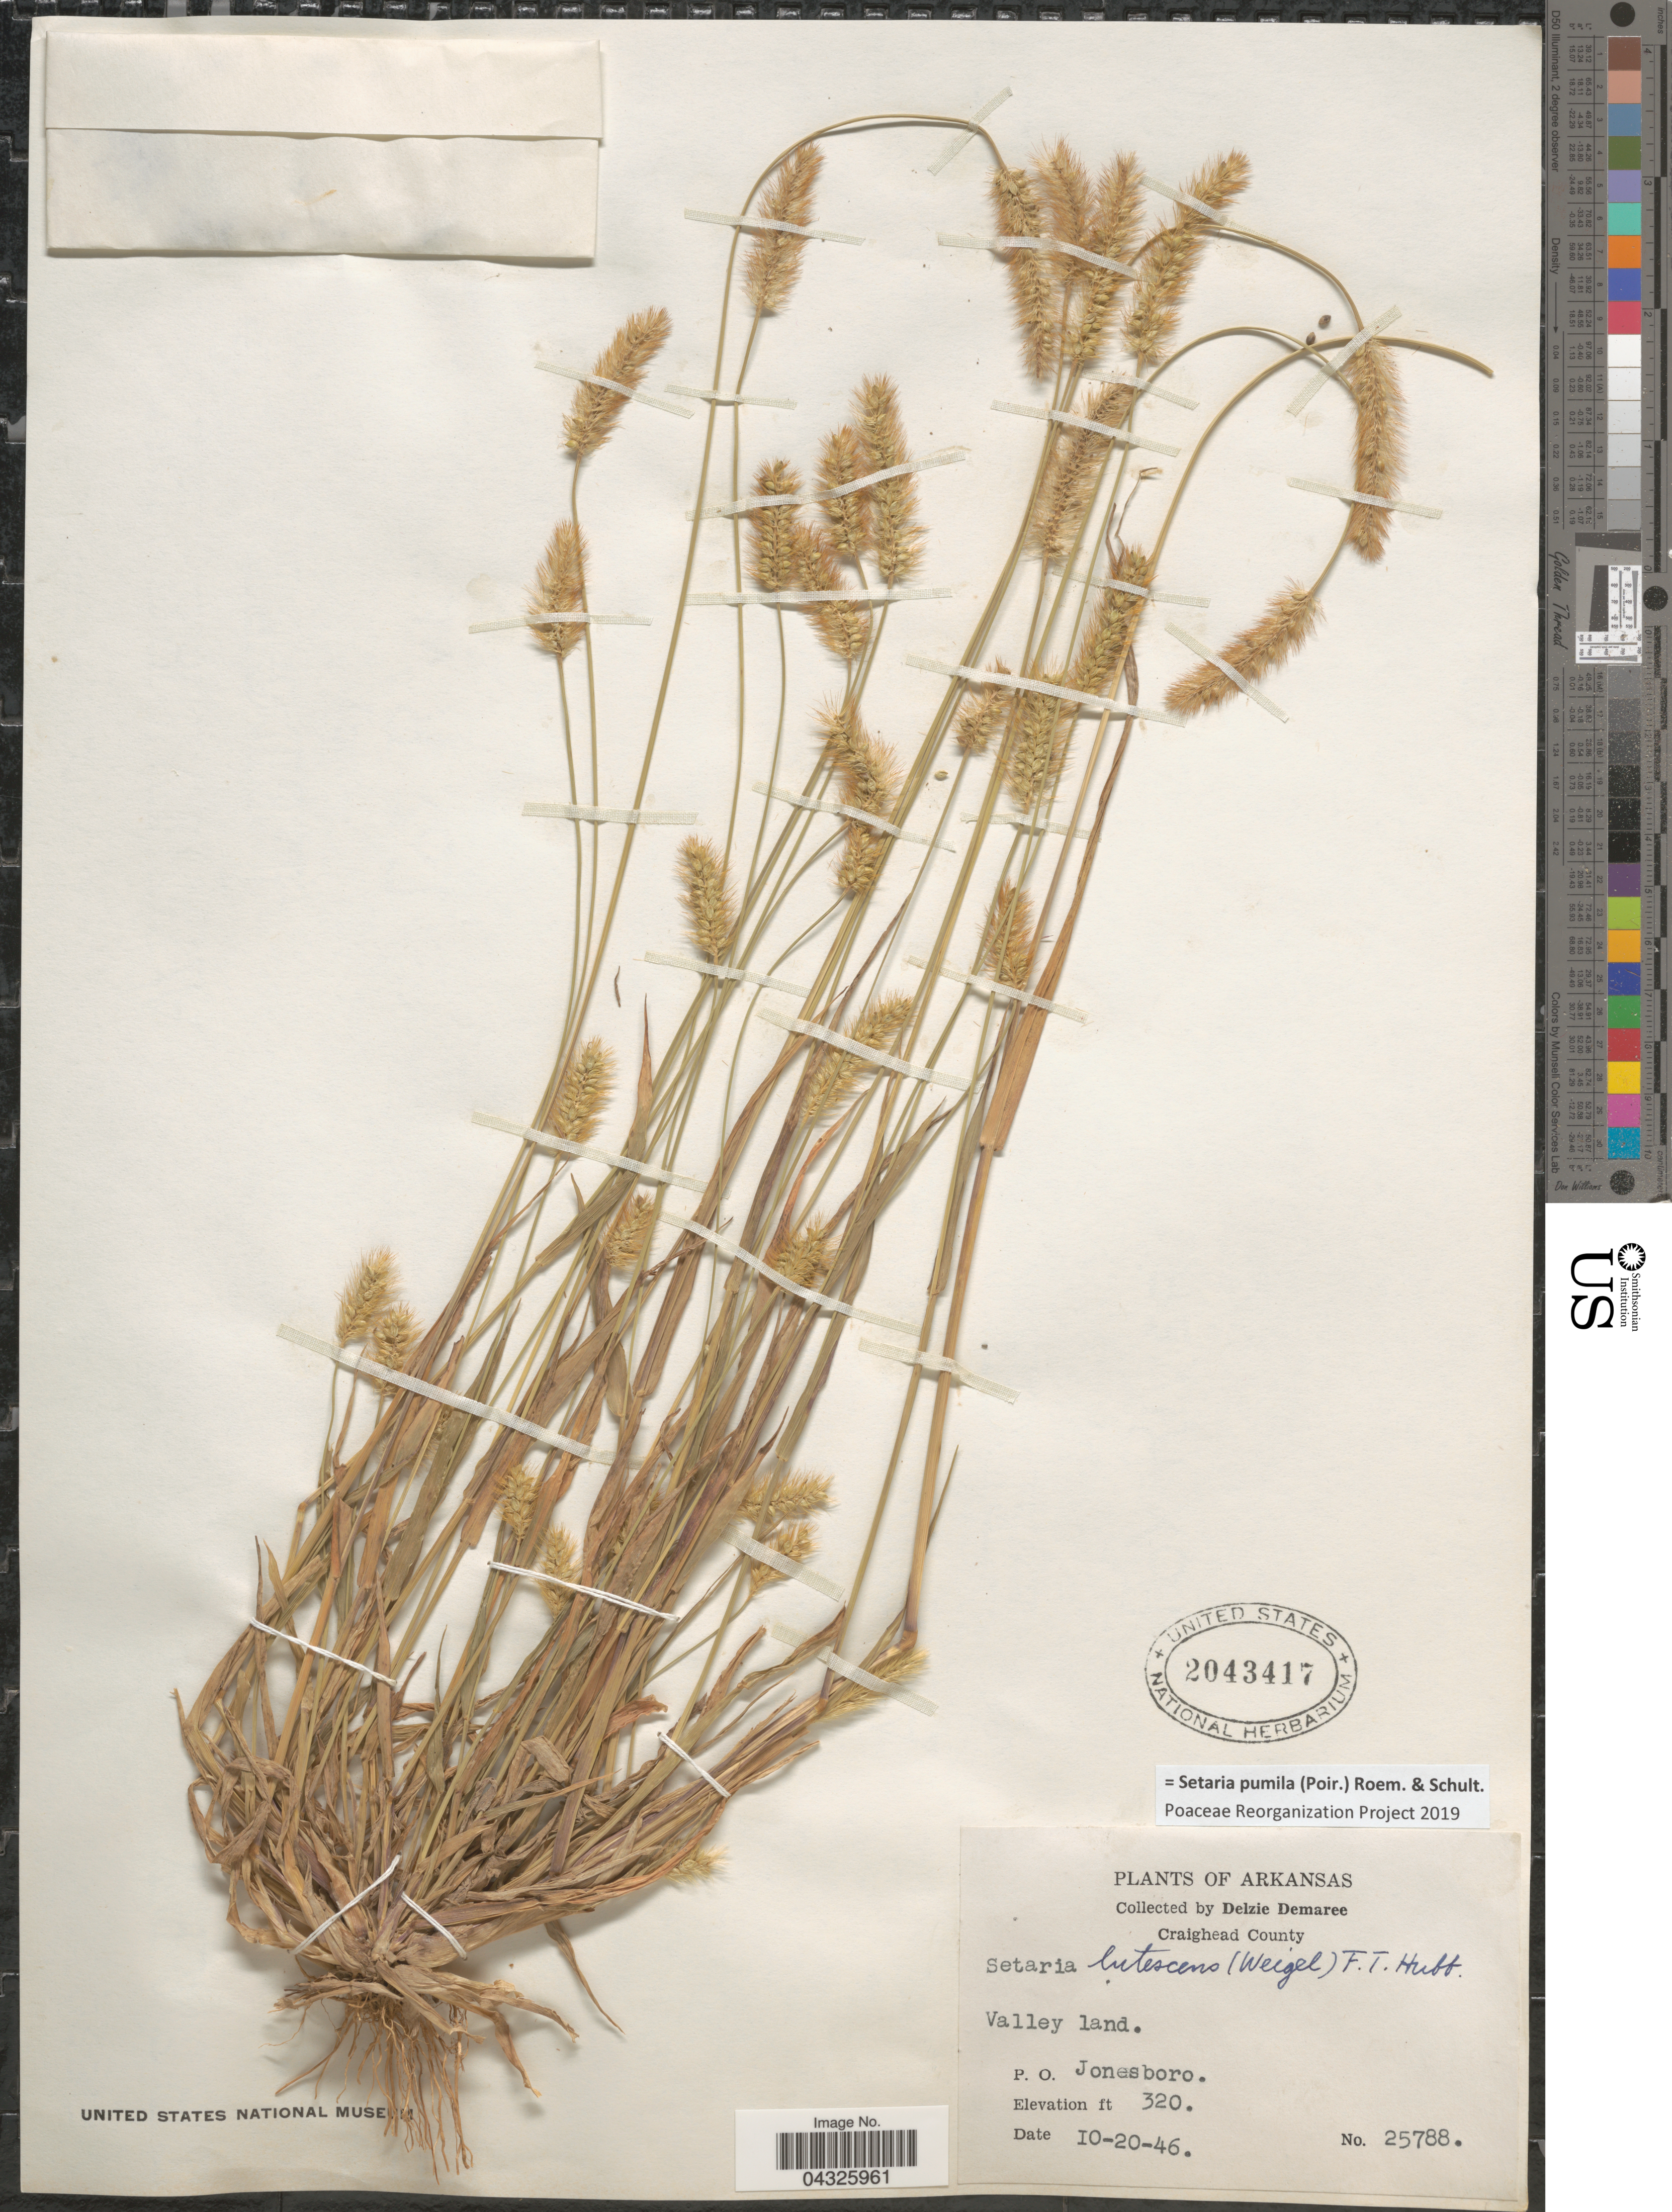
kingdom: Plantae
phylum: Tracheophyta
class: Liliopsida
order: Poales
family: Poaceae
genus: Setaria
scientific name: Setaria pumila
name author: (Poir.) Roem. & Schult.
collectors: D. Demaree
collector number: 25788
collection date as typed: Transcribed d/m/y: 20/10/46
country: United States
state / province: Arkansas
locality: Craighead County. Valley land. P.O. Jonesboro.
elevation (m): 98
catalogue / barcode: US 2043417